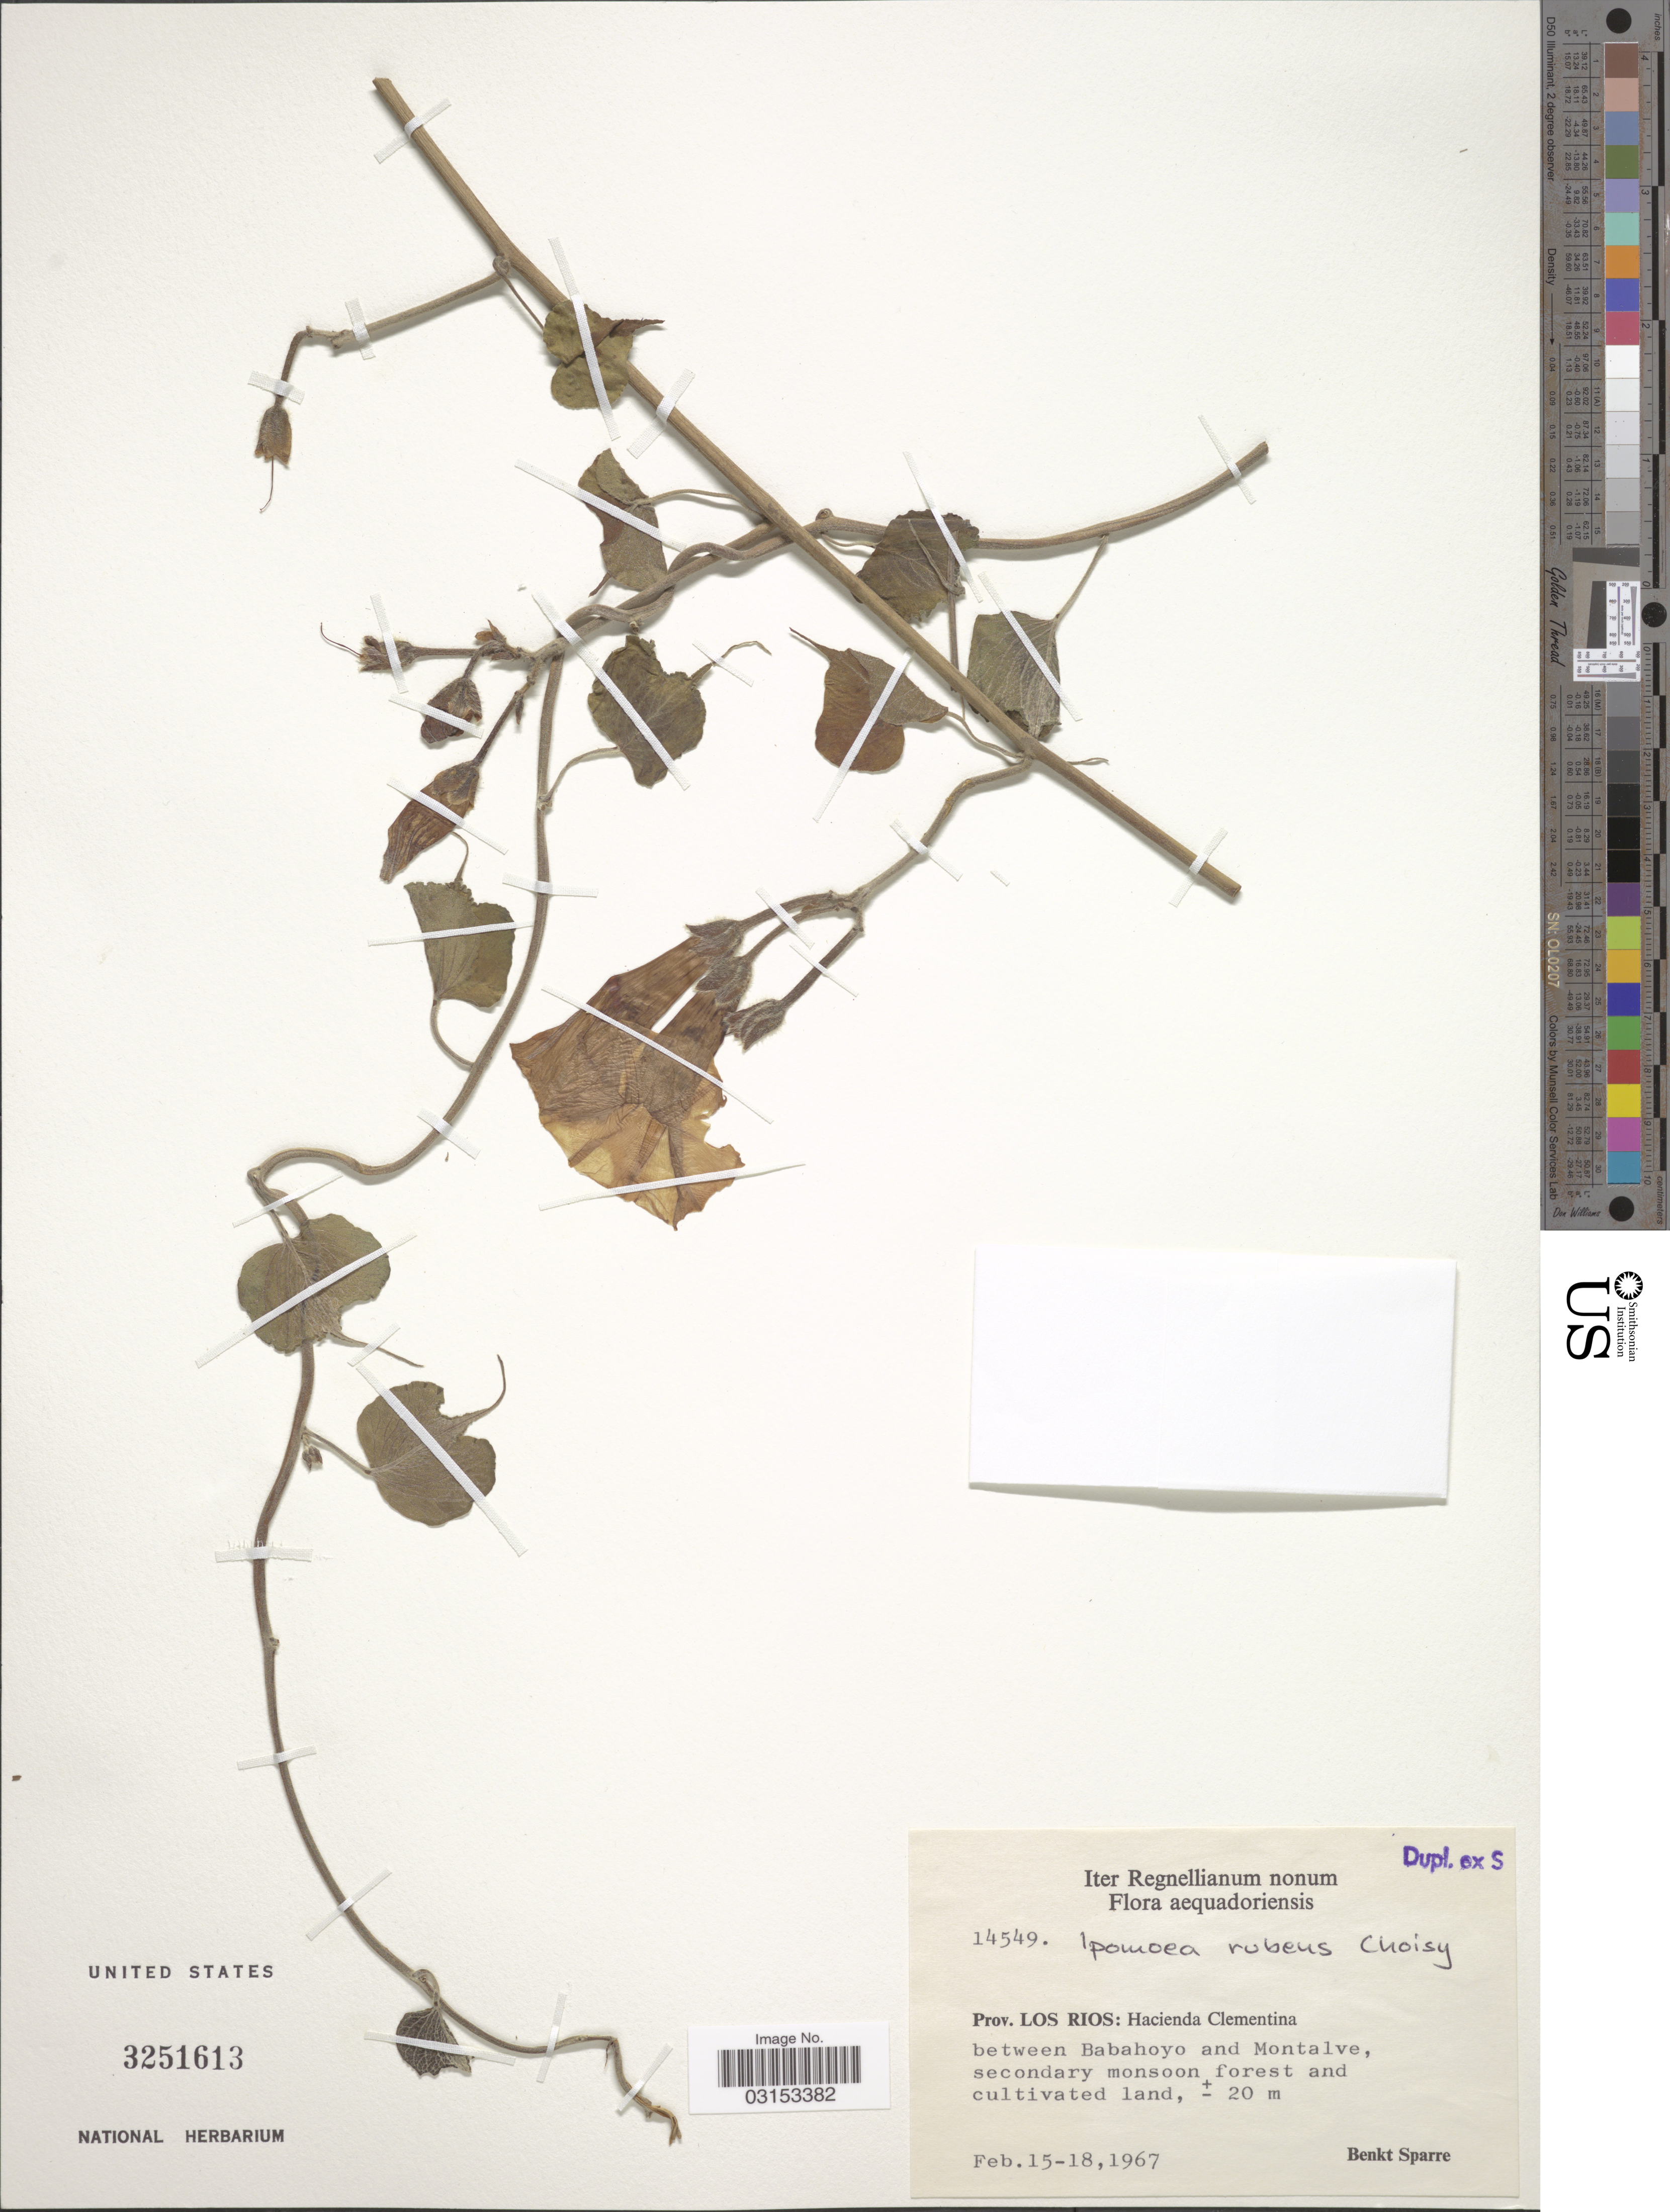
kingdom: Plantae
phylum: Tracheophyta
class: Magnoliopsida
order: Solanales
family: Convolvulaceae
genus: Ipomoea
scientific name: Ipomoea rubens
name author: Choisy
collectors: B. Sparre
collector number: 14549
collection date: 1967-02-15/1967-02-18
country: Ecuador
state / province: Los Ríos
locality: Hacienda Clementina between Babahoyo and Montalve.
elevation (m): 20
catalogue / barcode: US 3251613